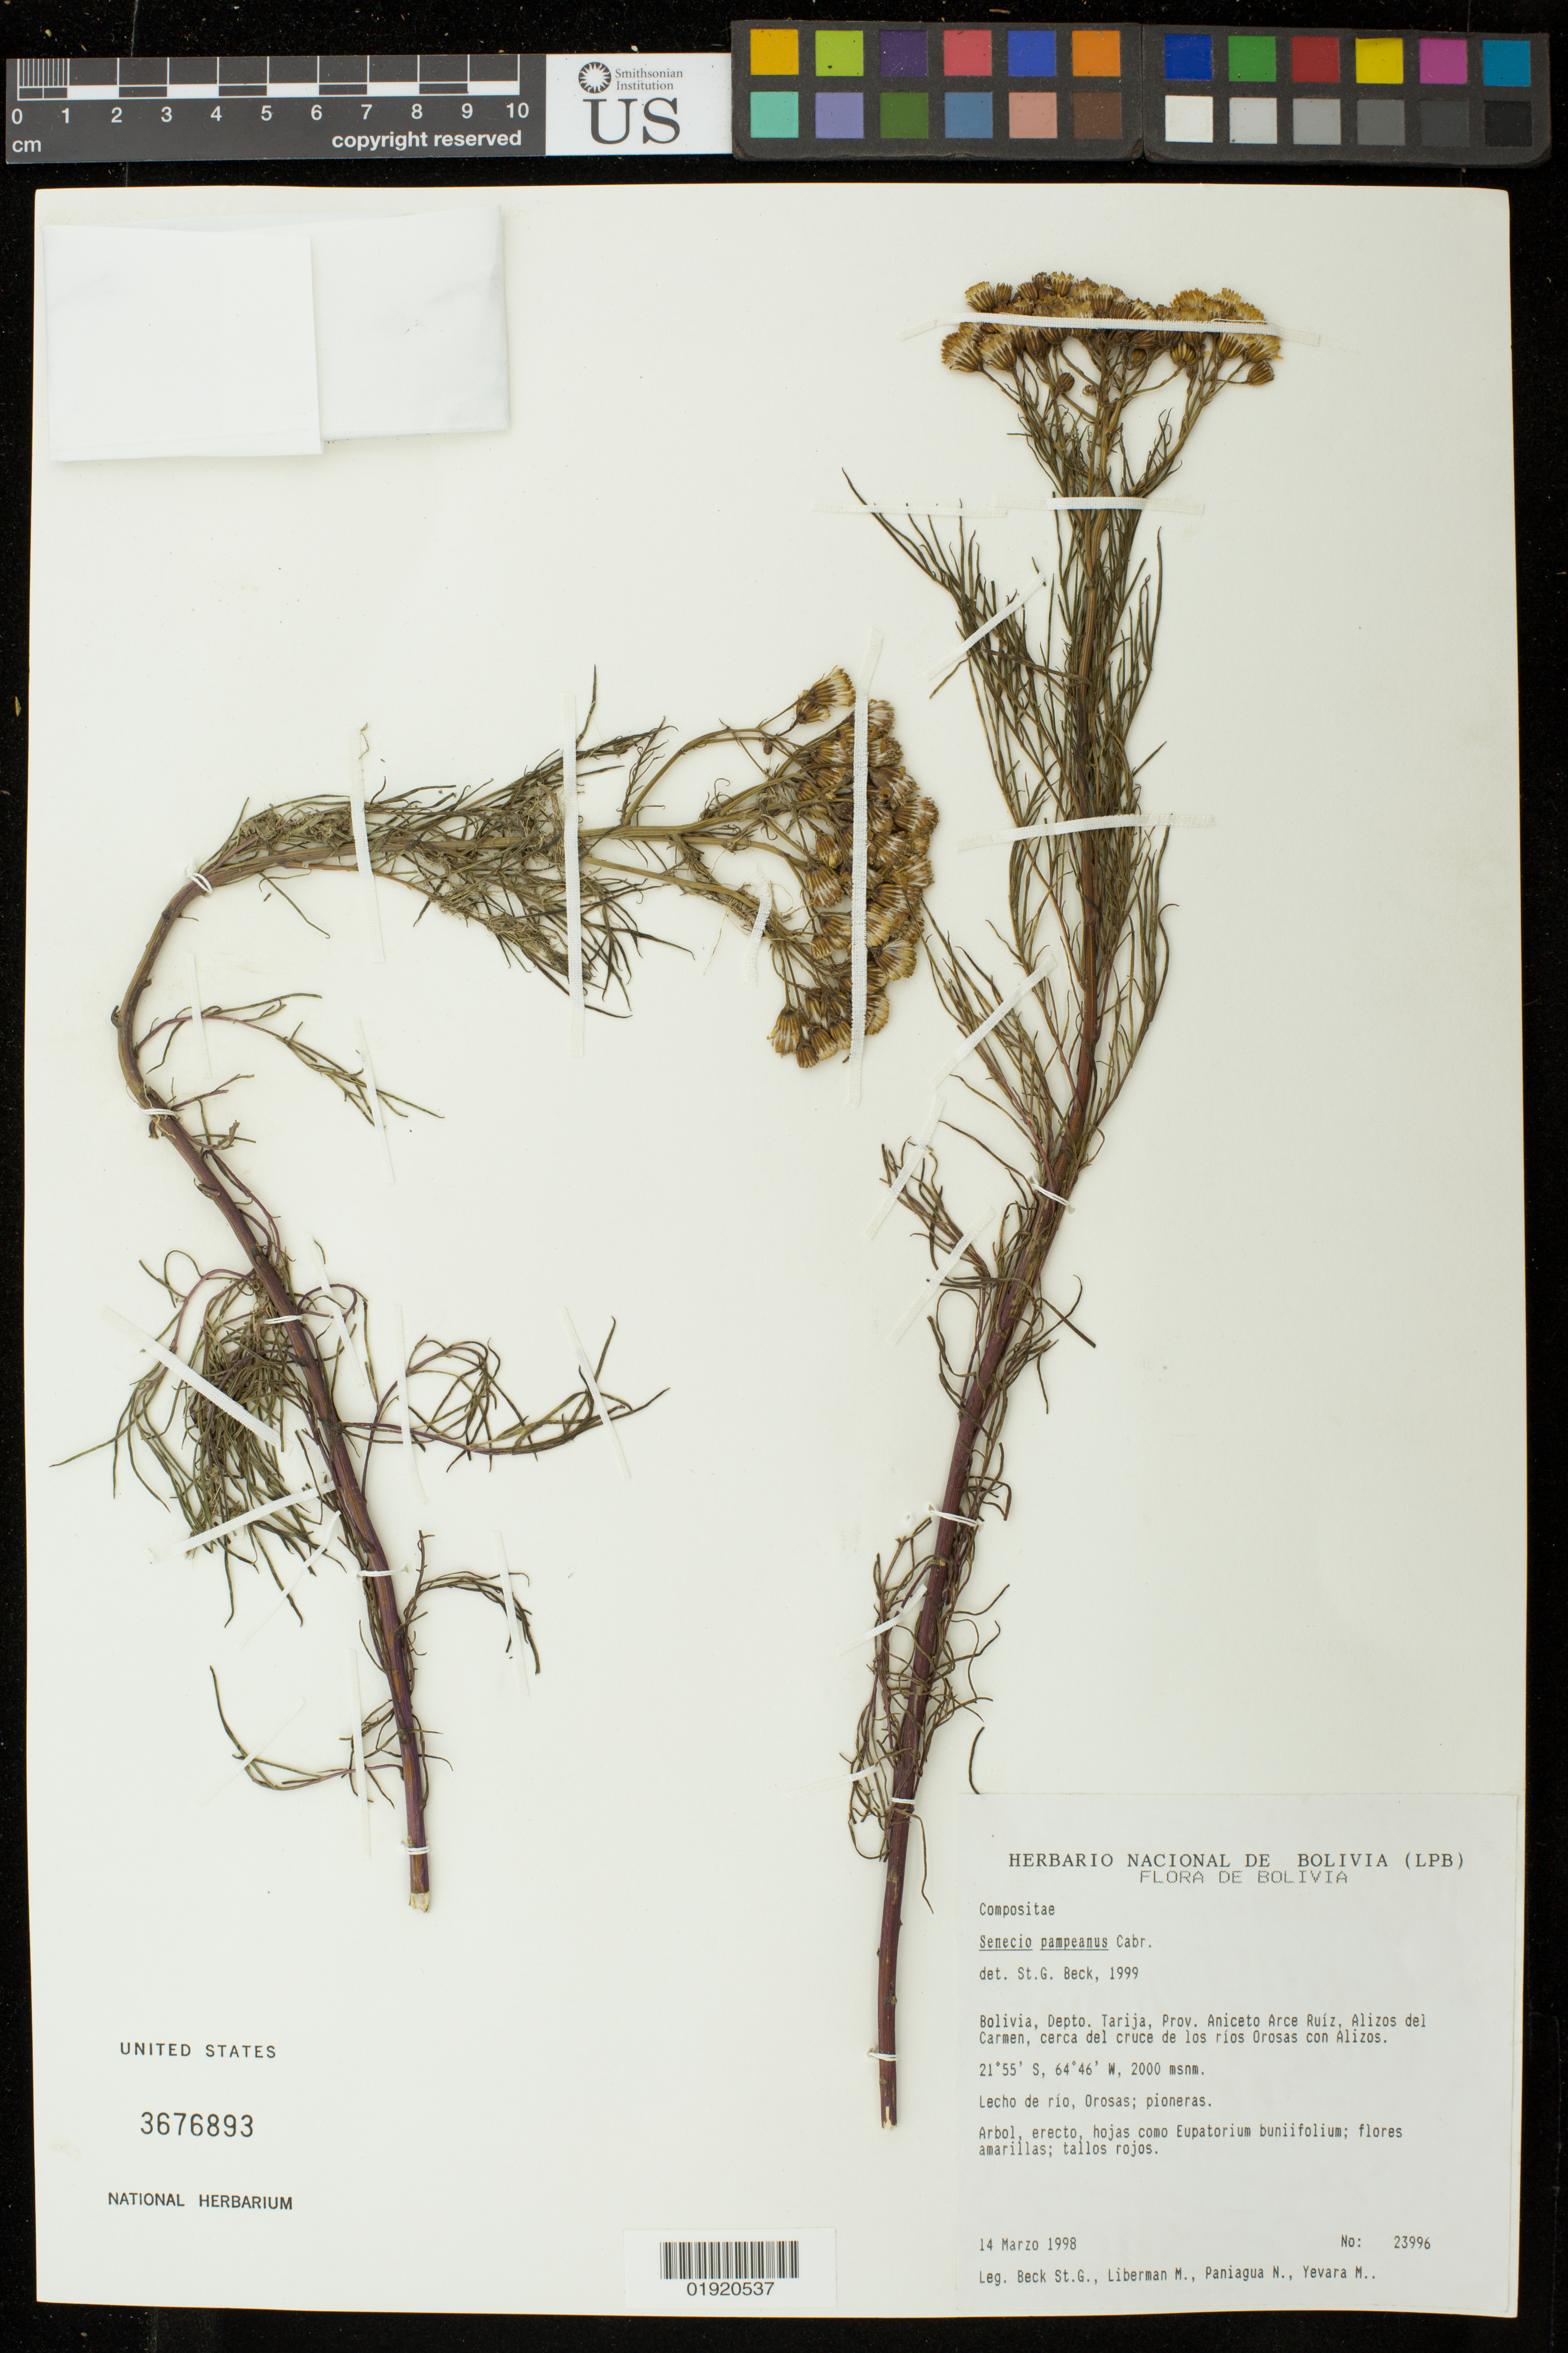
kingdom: Plantae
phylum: Tracheophyta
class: Magnoliopsida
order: Asterales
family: Asteraceae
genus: Senecio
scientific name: Senecio pampeanus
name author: Cabrera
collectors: S. Beck, M. Liberman, N. Paniagua & M. Yevara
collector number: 23996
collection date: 1998-03-14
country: Bolivia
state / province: Tarija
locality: Tarija, Prov. Ancieto Arce Ruiz, Alizos del Carmen.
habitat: Cerca del cruce de los rios Orosas con Alizos. Lechos de rio, orosas; pioneras.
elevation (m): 2000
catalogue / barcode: US 3676893